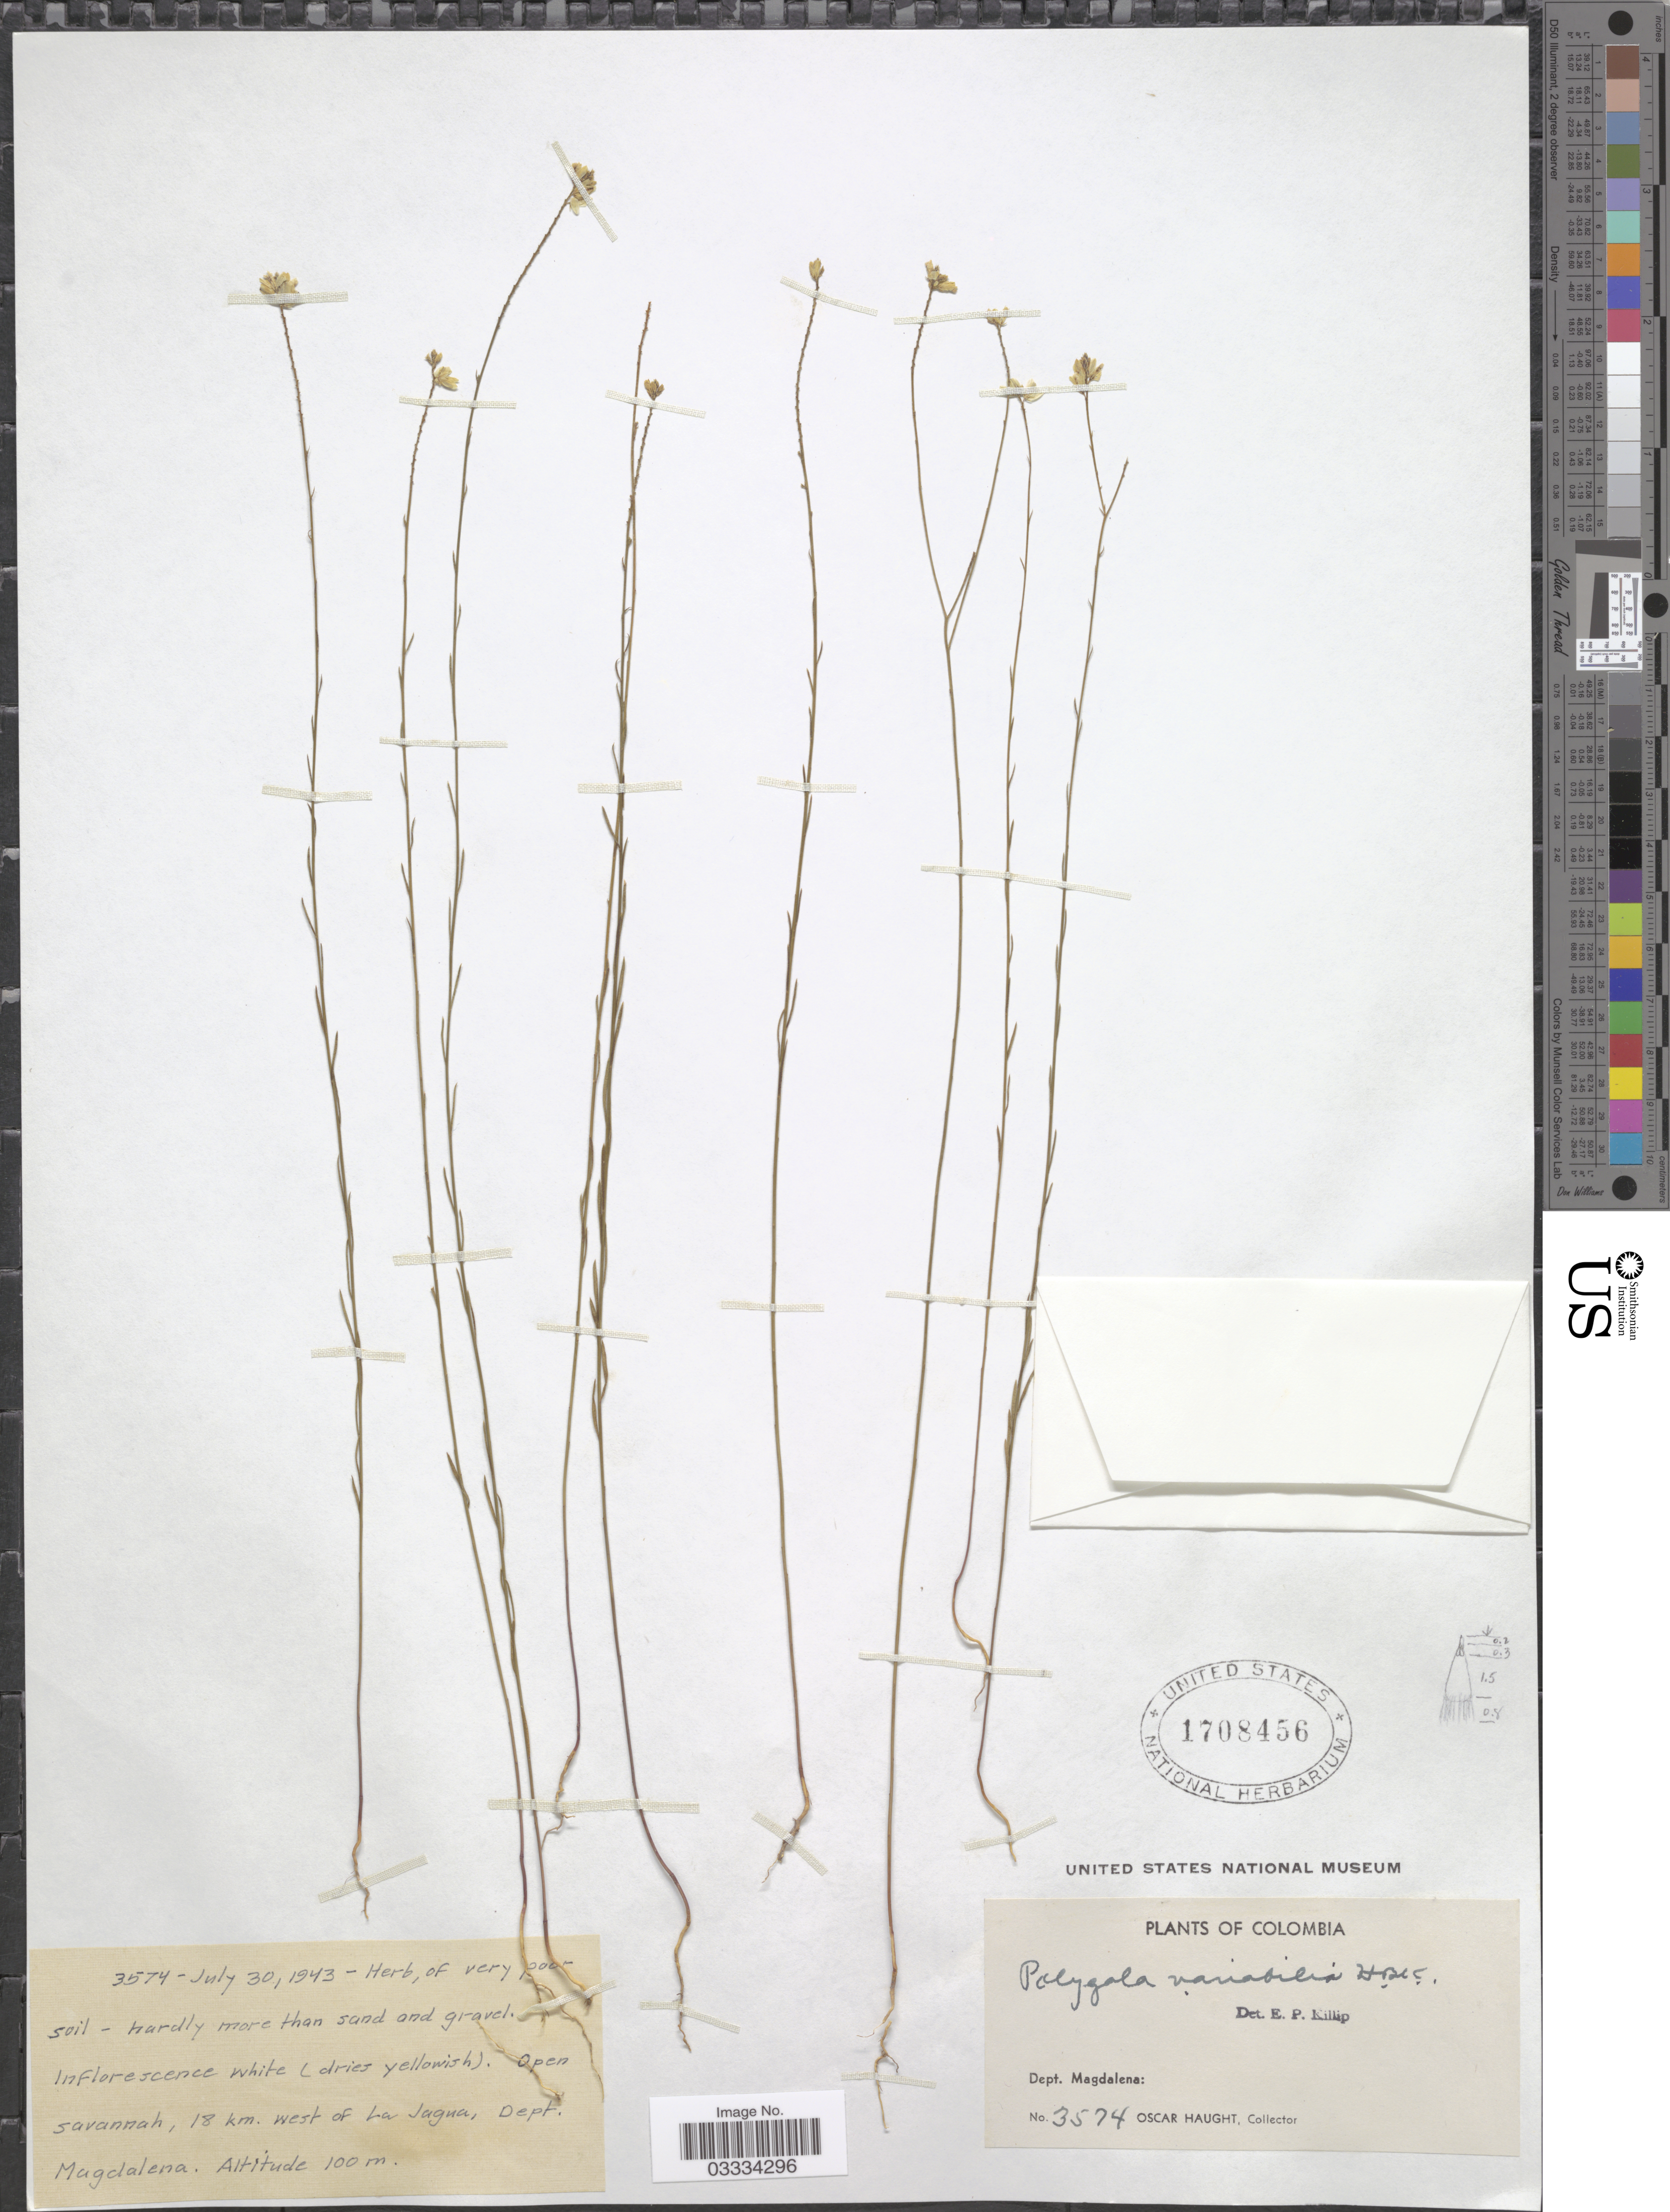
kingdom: Plantae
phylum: Tracheophyta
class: Magnoliopsida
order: Fabales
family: Polygalaceae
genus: Polygala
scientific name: Polygala trichosperma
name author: L.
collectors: O. Haught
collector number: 3574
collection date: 1943-07-30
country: Colombia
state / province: Magdalena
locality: Dept. Magdalena, 18 km. west of La Jagua.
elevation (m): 100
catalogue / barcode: US 1708456